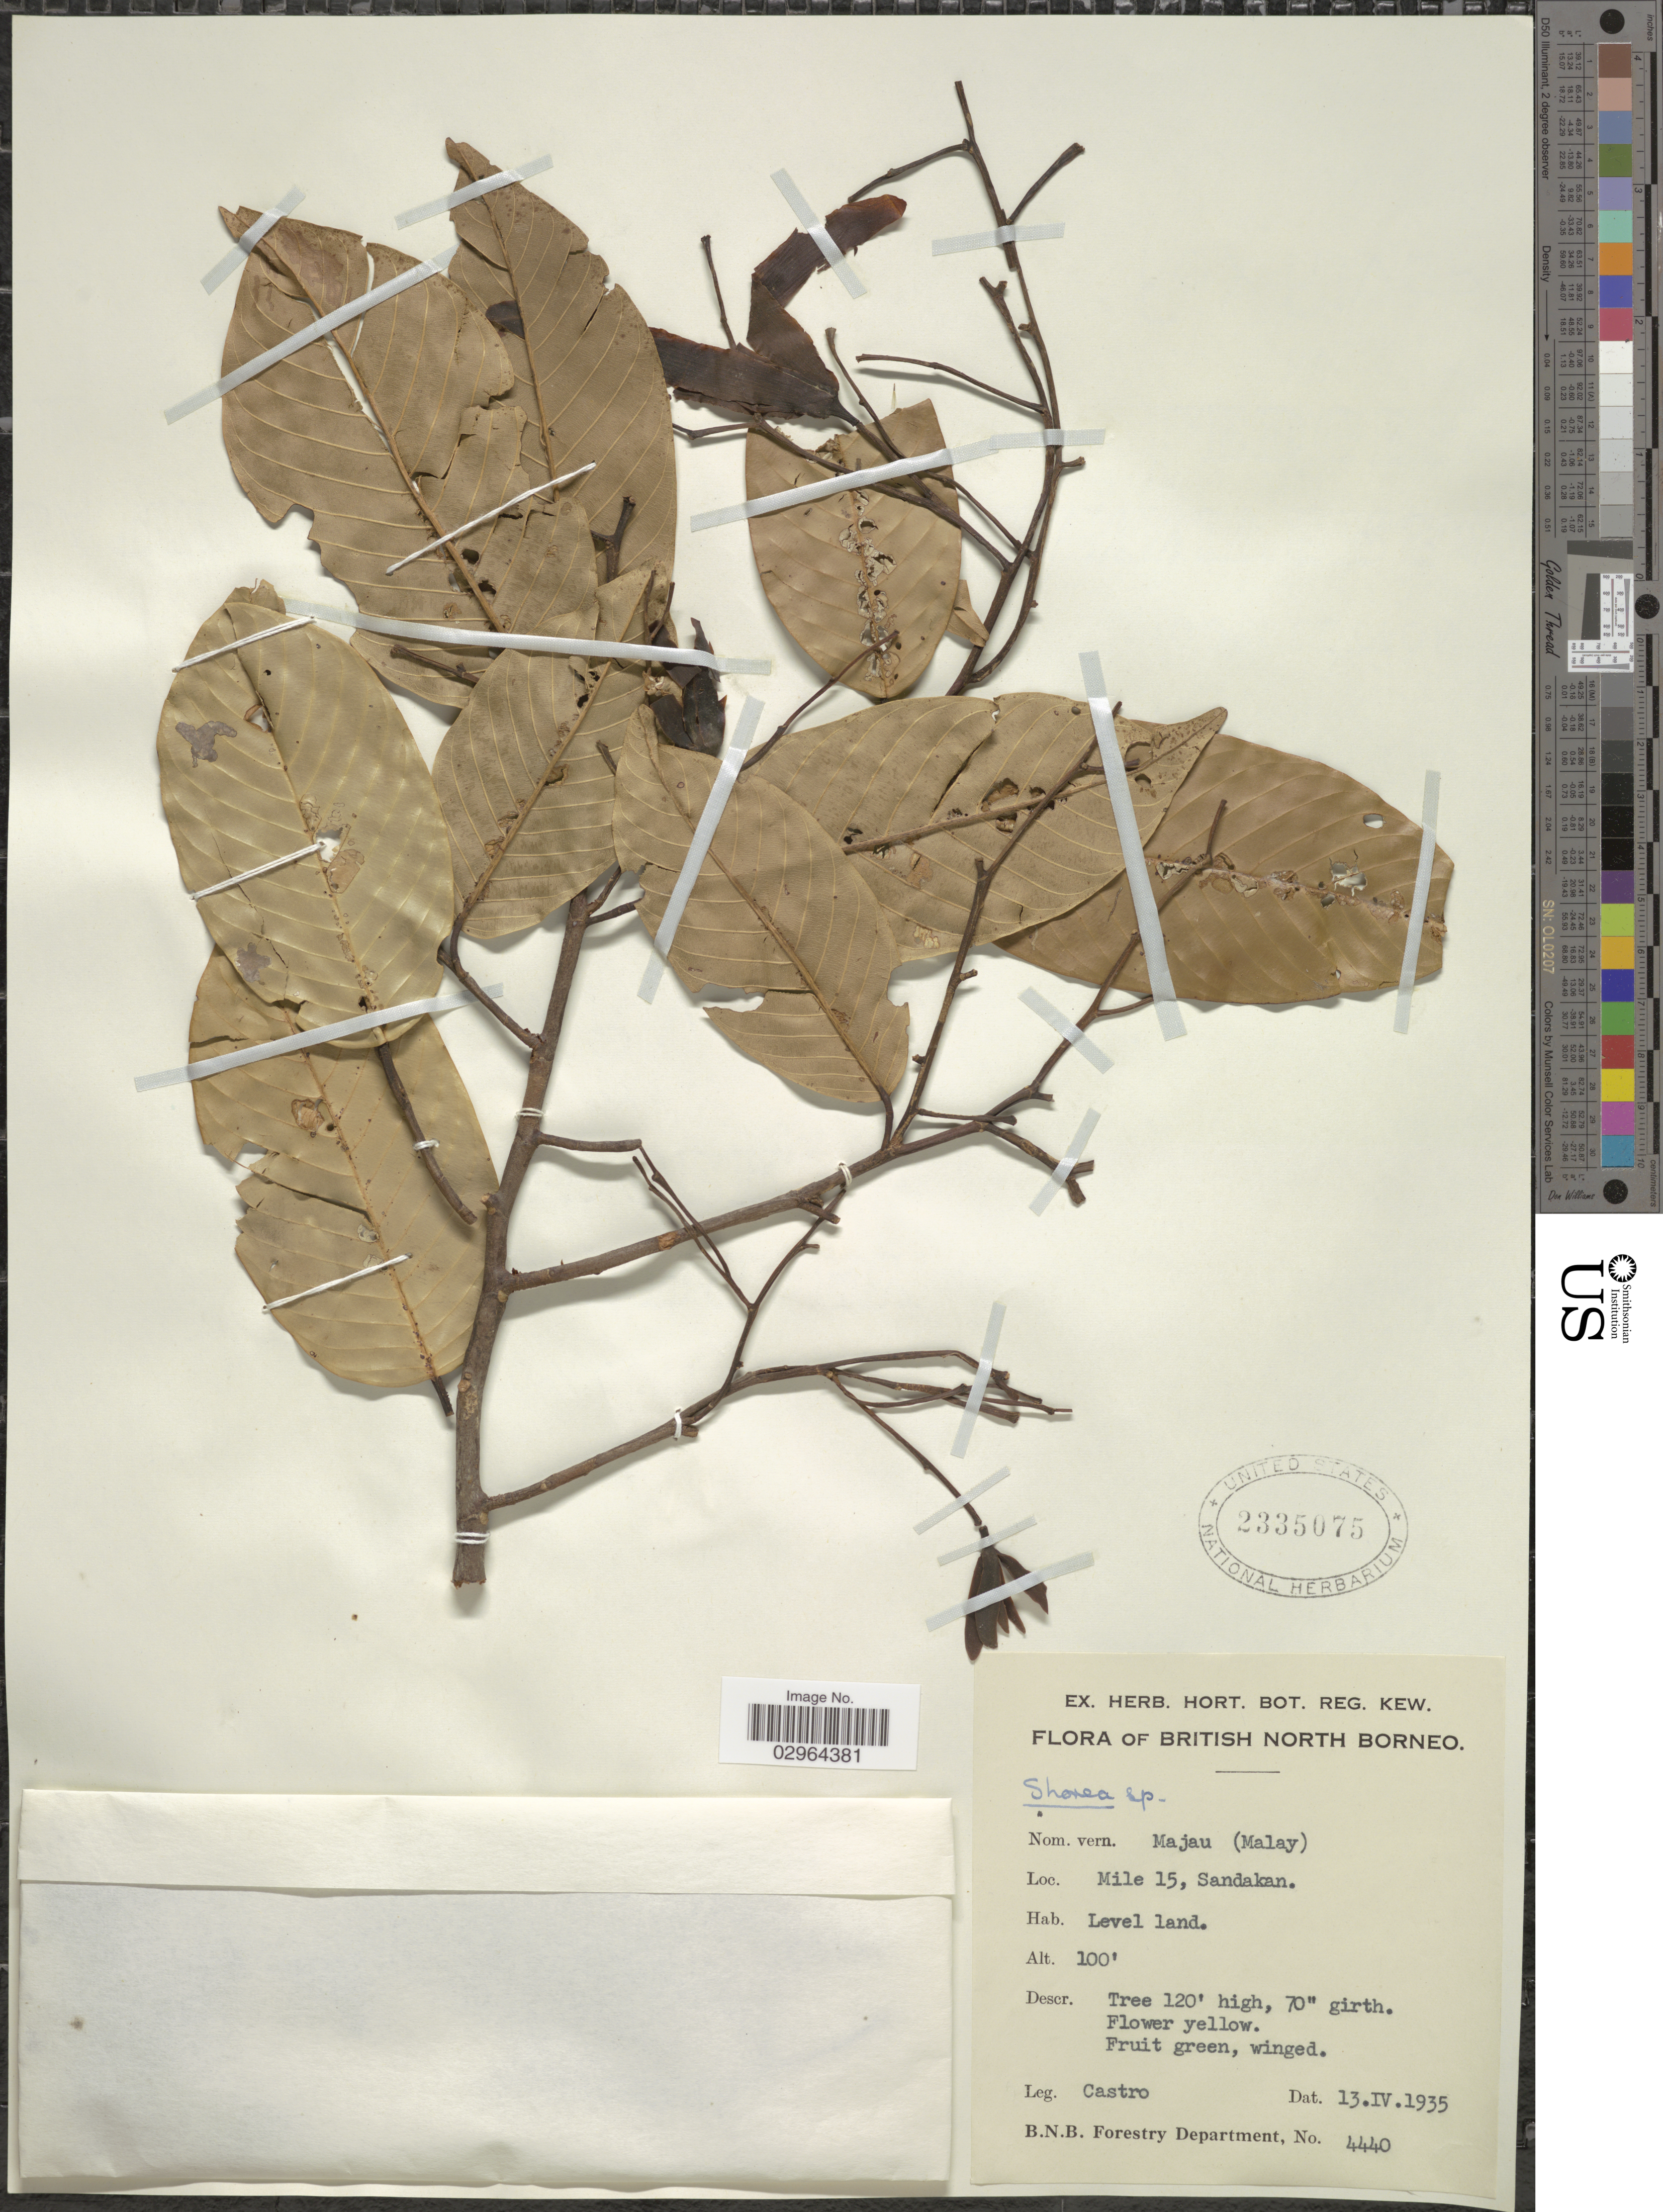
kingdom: Plantae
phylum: Tracheophyta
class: Magnoliopsida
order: Malvales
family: Dipterocarpaceae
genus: Anthoshorea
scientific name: Anthoshorea confusa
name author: (P.S. Ashton) P.S. Ashton & J. Heck.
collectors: -. Castro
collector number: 4440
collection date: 1935-04-13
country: Malaysia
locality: British North Borneo, Mile 15, Sandakan.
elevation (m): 30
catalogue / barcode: US 2335075